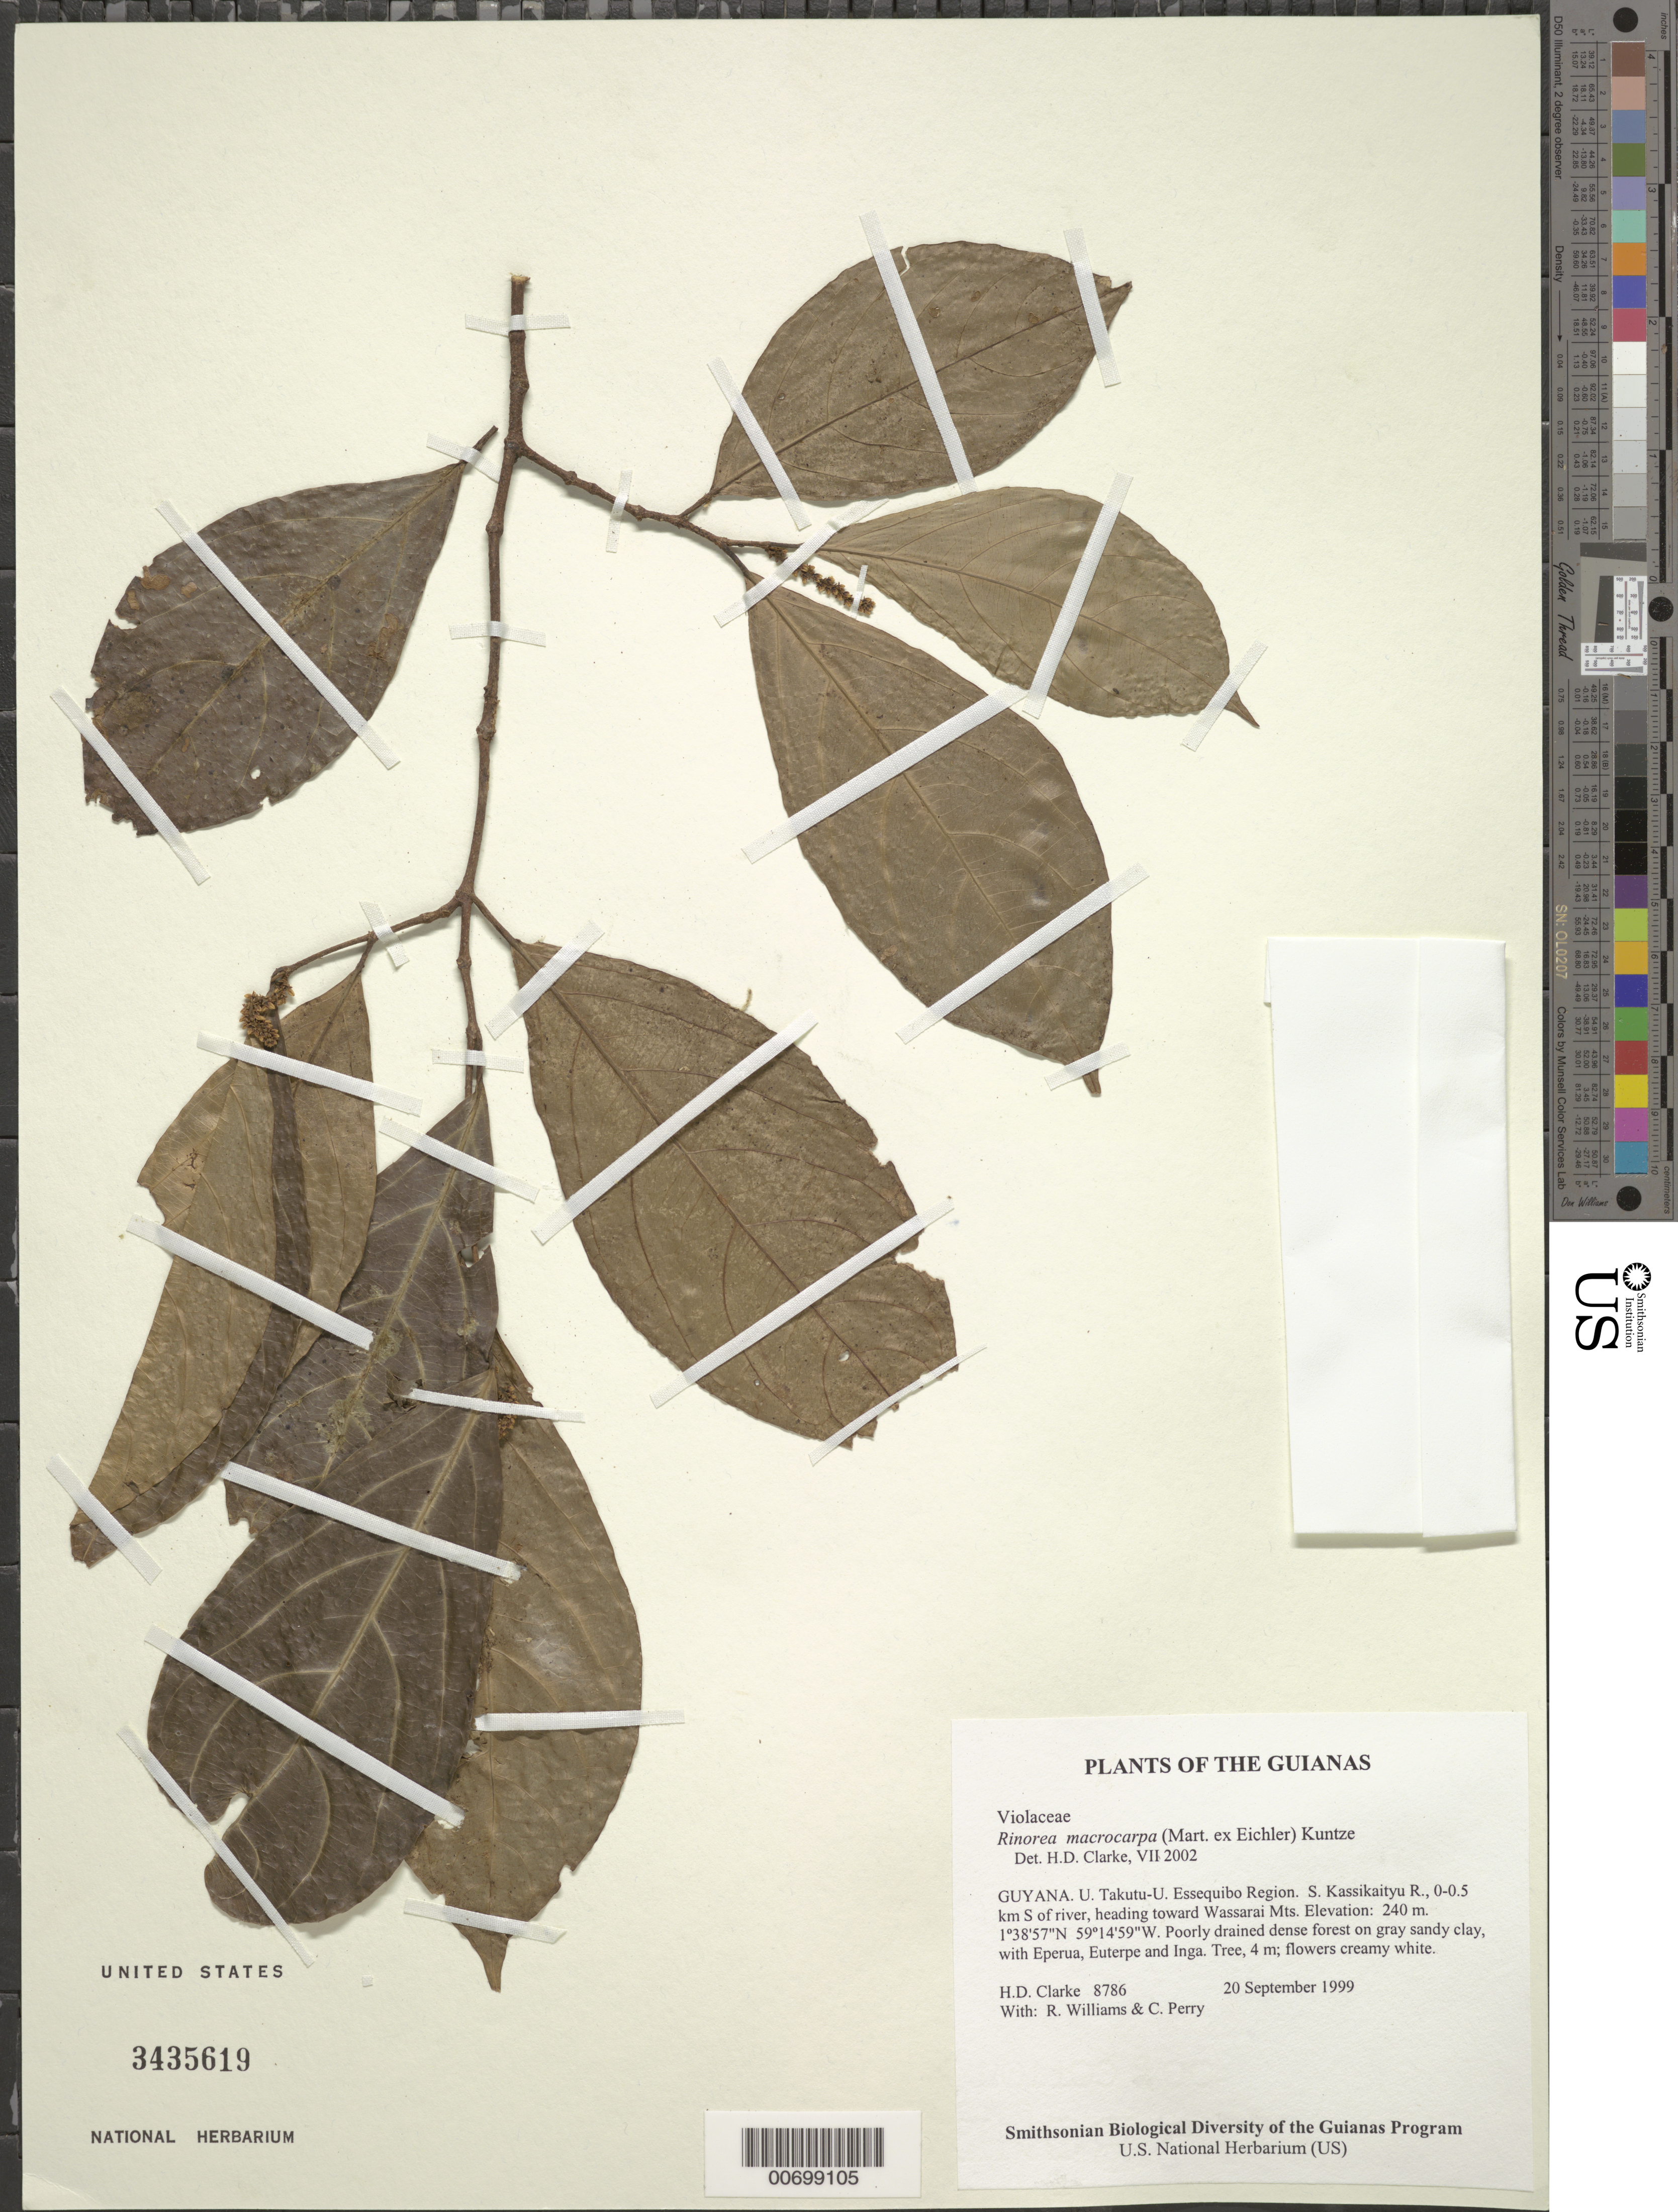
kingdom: Plantae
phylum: Tracheophyta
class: Magnoliopsida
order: Malpighiales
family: Violaceae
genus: Rinorea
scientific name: Rinorea macrocarpa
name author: (Mart. ex Eichler) Kuntze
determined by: Clarke, H. D., University of North Carolina (Asheville)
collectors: H. D. Clarke, R. Williams & C. Perry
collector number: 8786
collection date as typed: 20 September 1999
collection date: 1999-09-20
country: Guyana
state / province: U. Takutu-U. Essequibo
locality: S. Kassikaityu R., 0-0.5 km S of river, heading toward Wassarai Mts.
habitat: Poorly drained dense forest on gray sandy clay, with Eperua, Euterpe and Inga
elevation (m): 240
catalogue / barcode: US 3435619